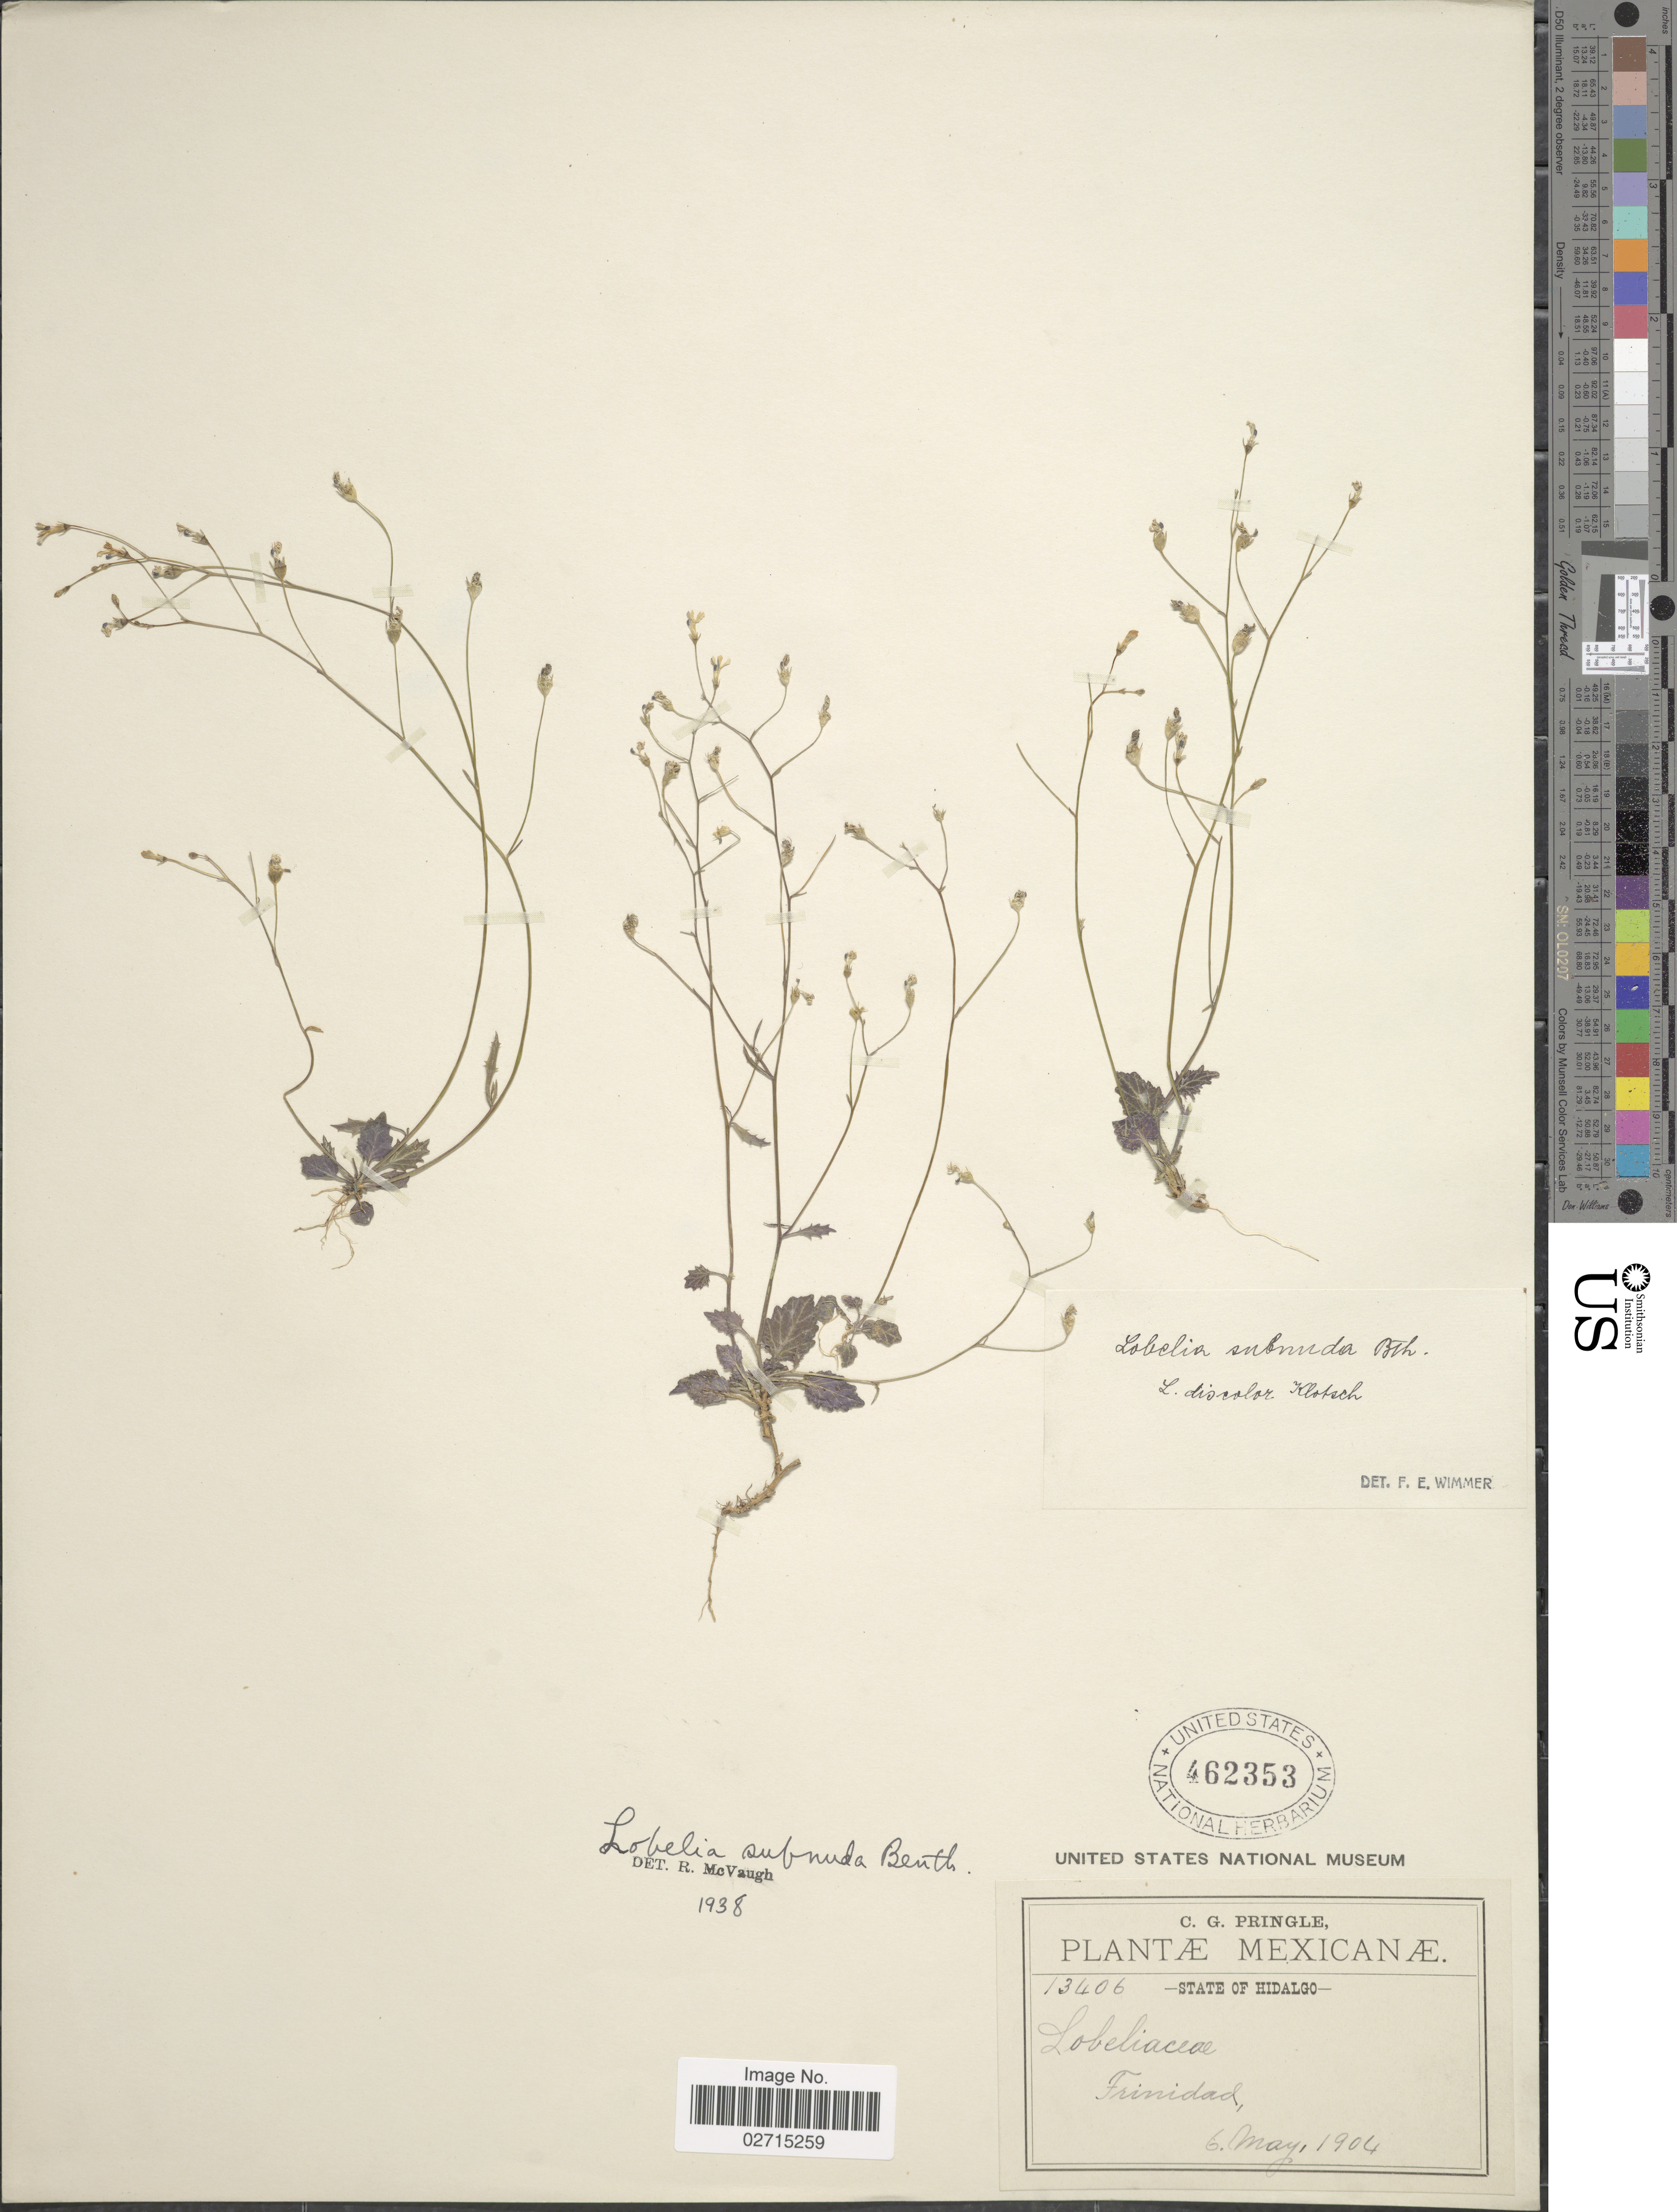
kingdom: Plantae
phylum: Tracheophyta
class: Magnoliopsida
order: Asterales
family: Campanulaceae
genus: Lobelia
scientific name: Lobelia subnuda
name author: Benth.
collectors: C. G. Pringle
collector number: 13406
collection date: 1904-05-06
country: Mexico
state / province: Hidalgo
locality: Frinidad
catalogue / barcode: US 462353